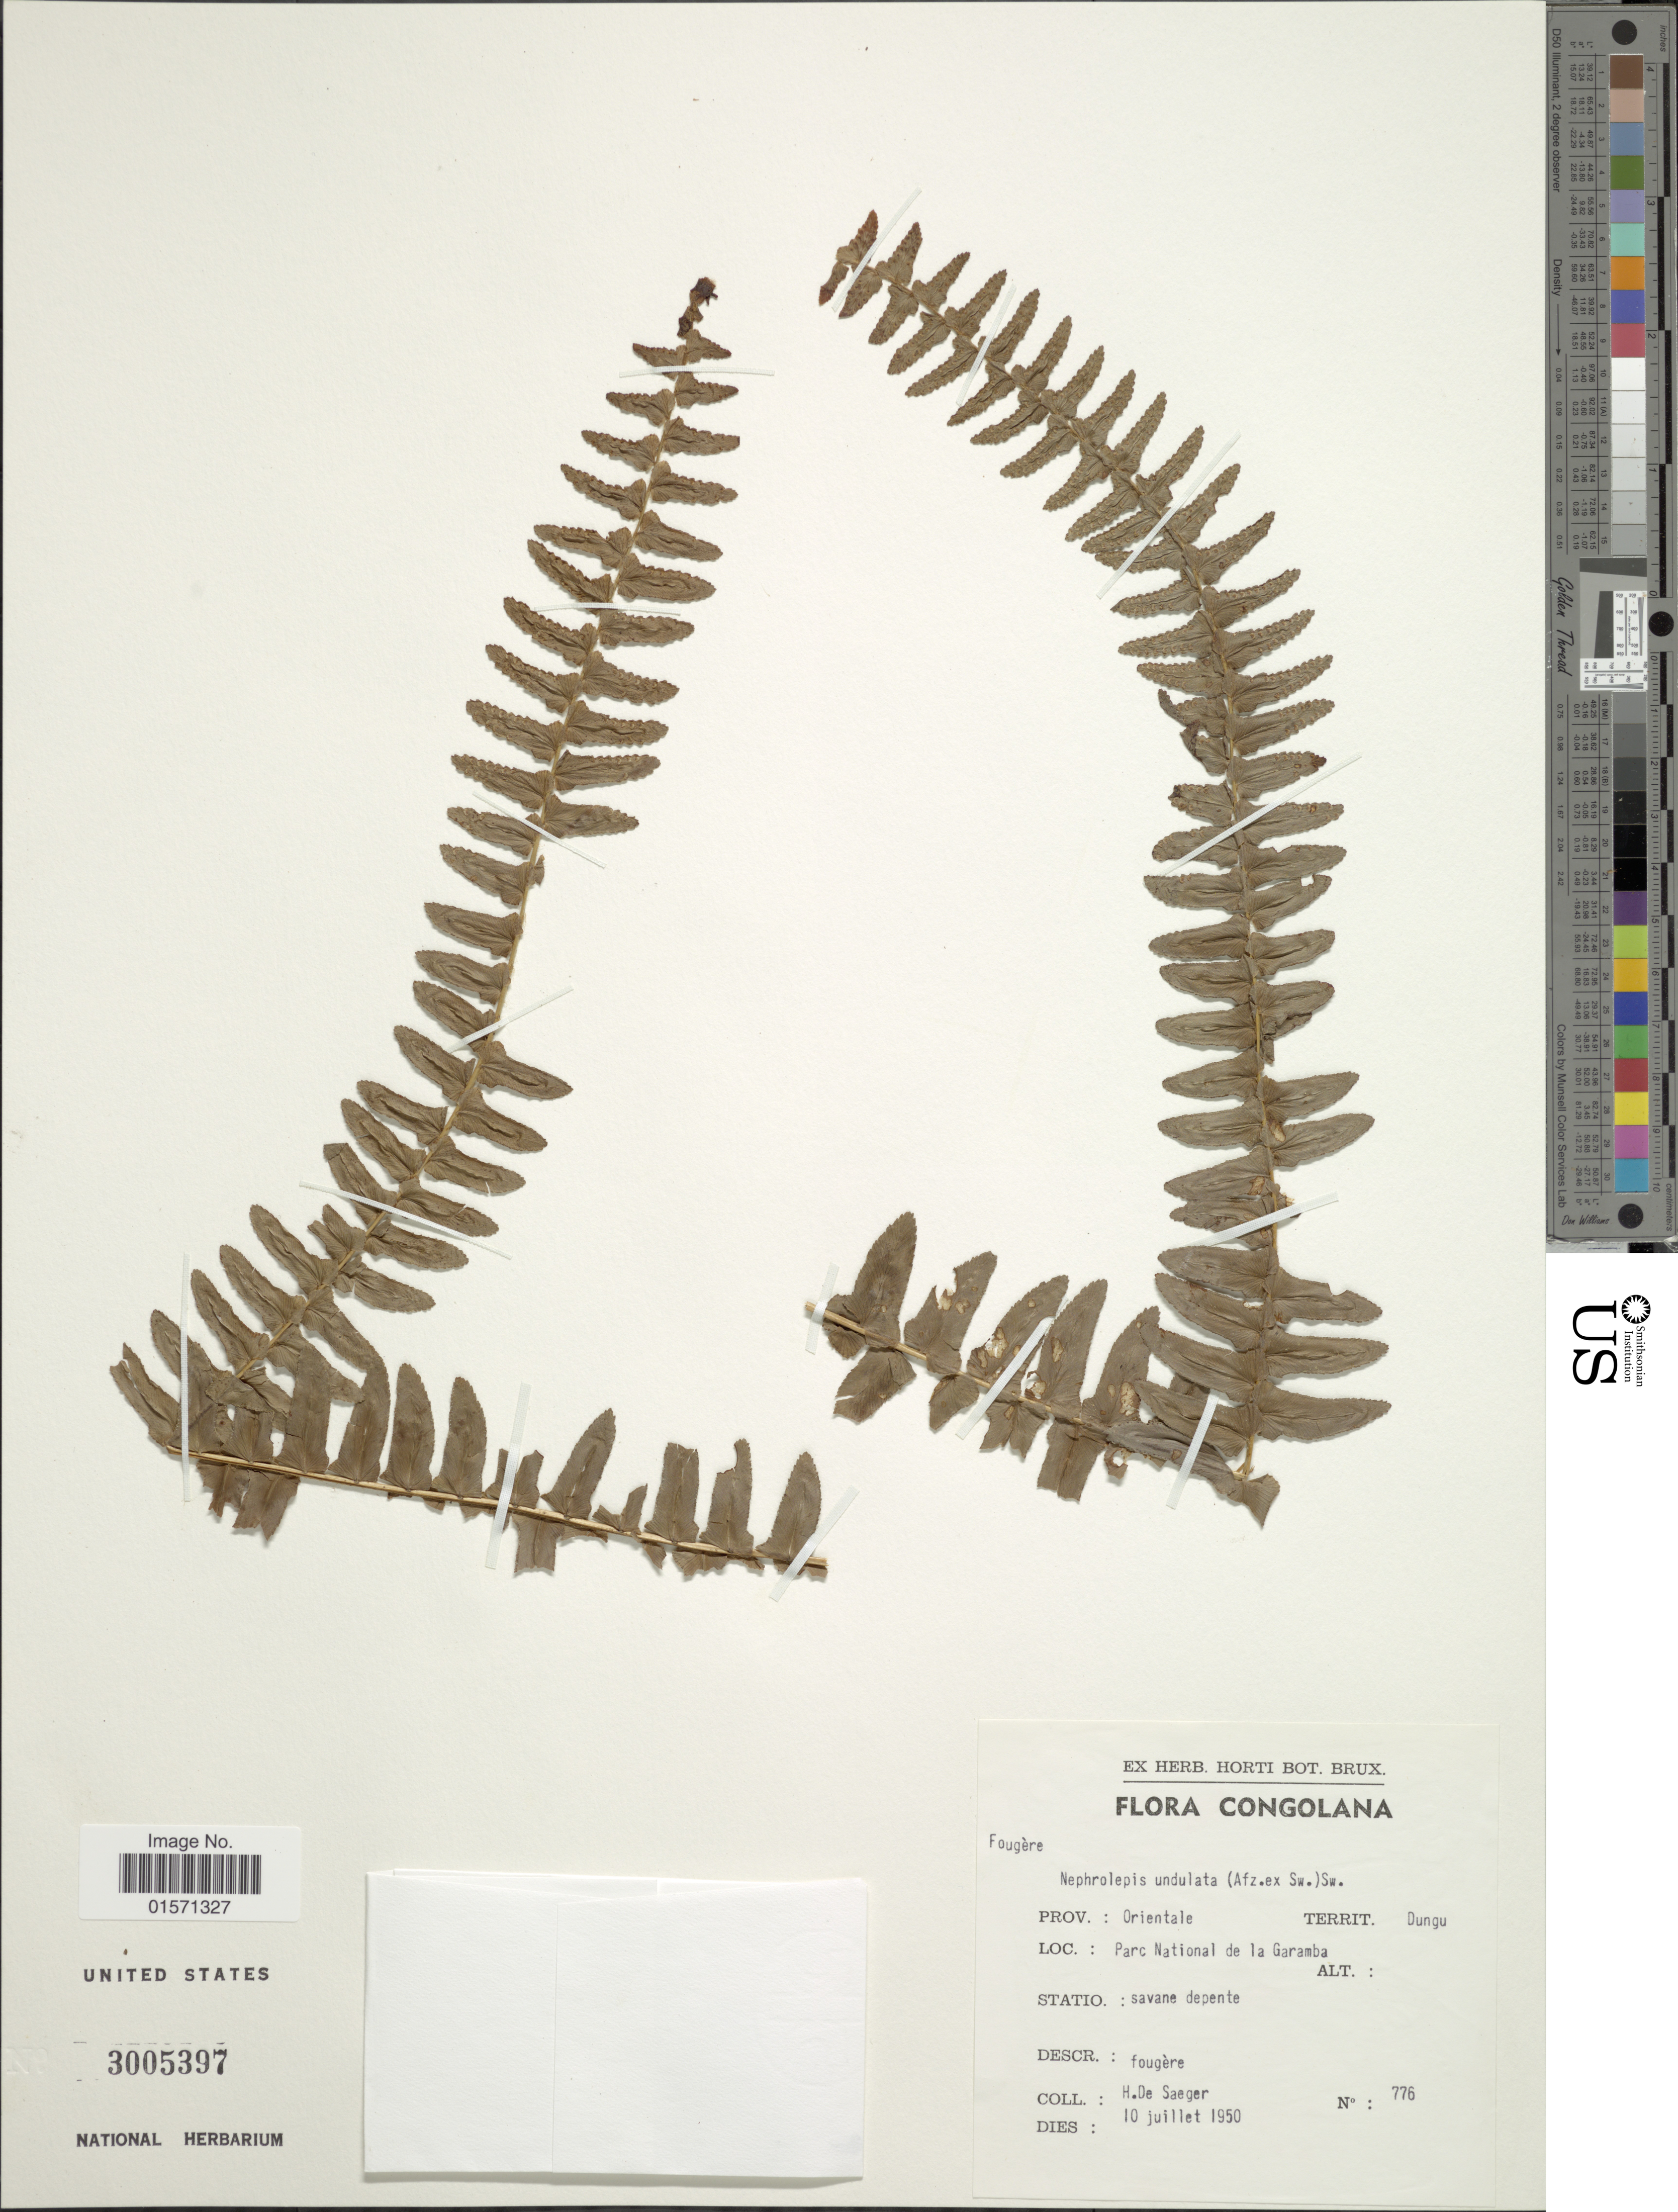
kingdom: Plantae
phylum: Tracheophyta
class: Polypodiopsida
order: Polypodiales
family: Nephrolepidaceae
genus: Nephrolepis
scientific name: Nephrolepis undulata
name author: J. Sm.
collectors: H. De Saeger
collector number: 776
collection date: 1950-07-10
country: Congo, Democratic Republic of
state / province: Haut-Uele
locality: Congolana. Territ. Dungu. Parc National de la Garamba. Statio.: savane depente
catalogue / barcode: US 3005397